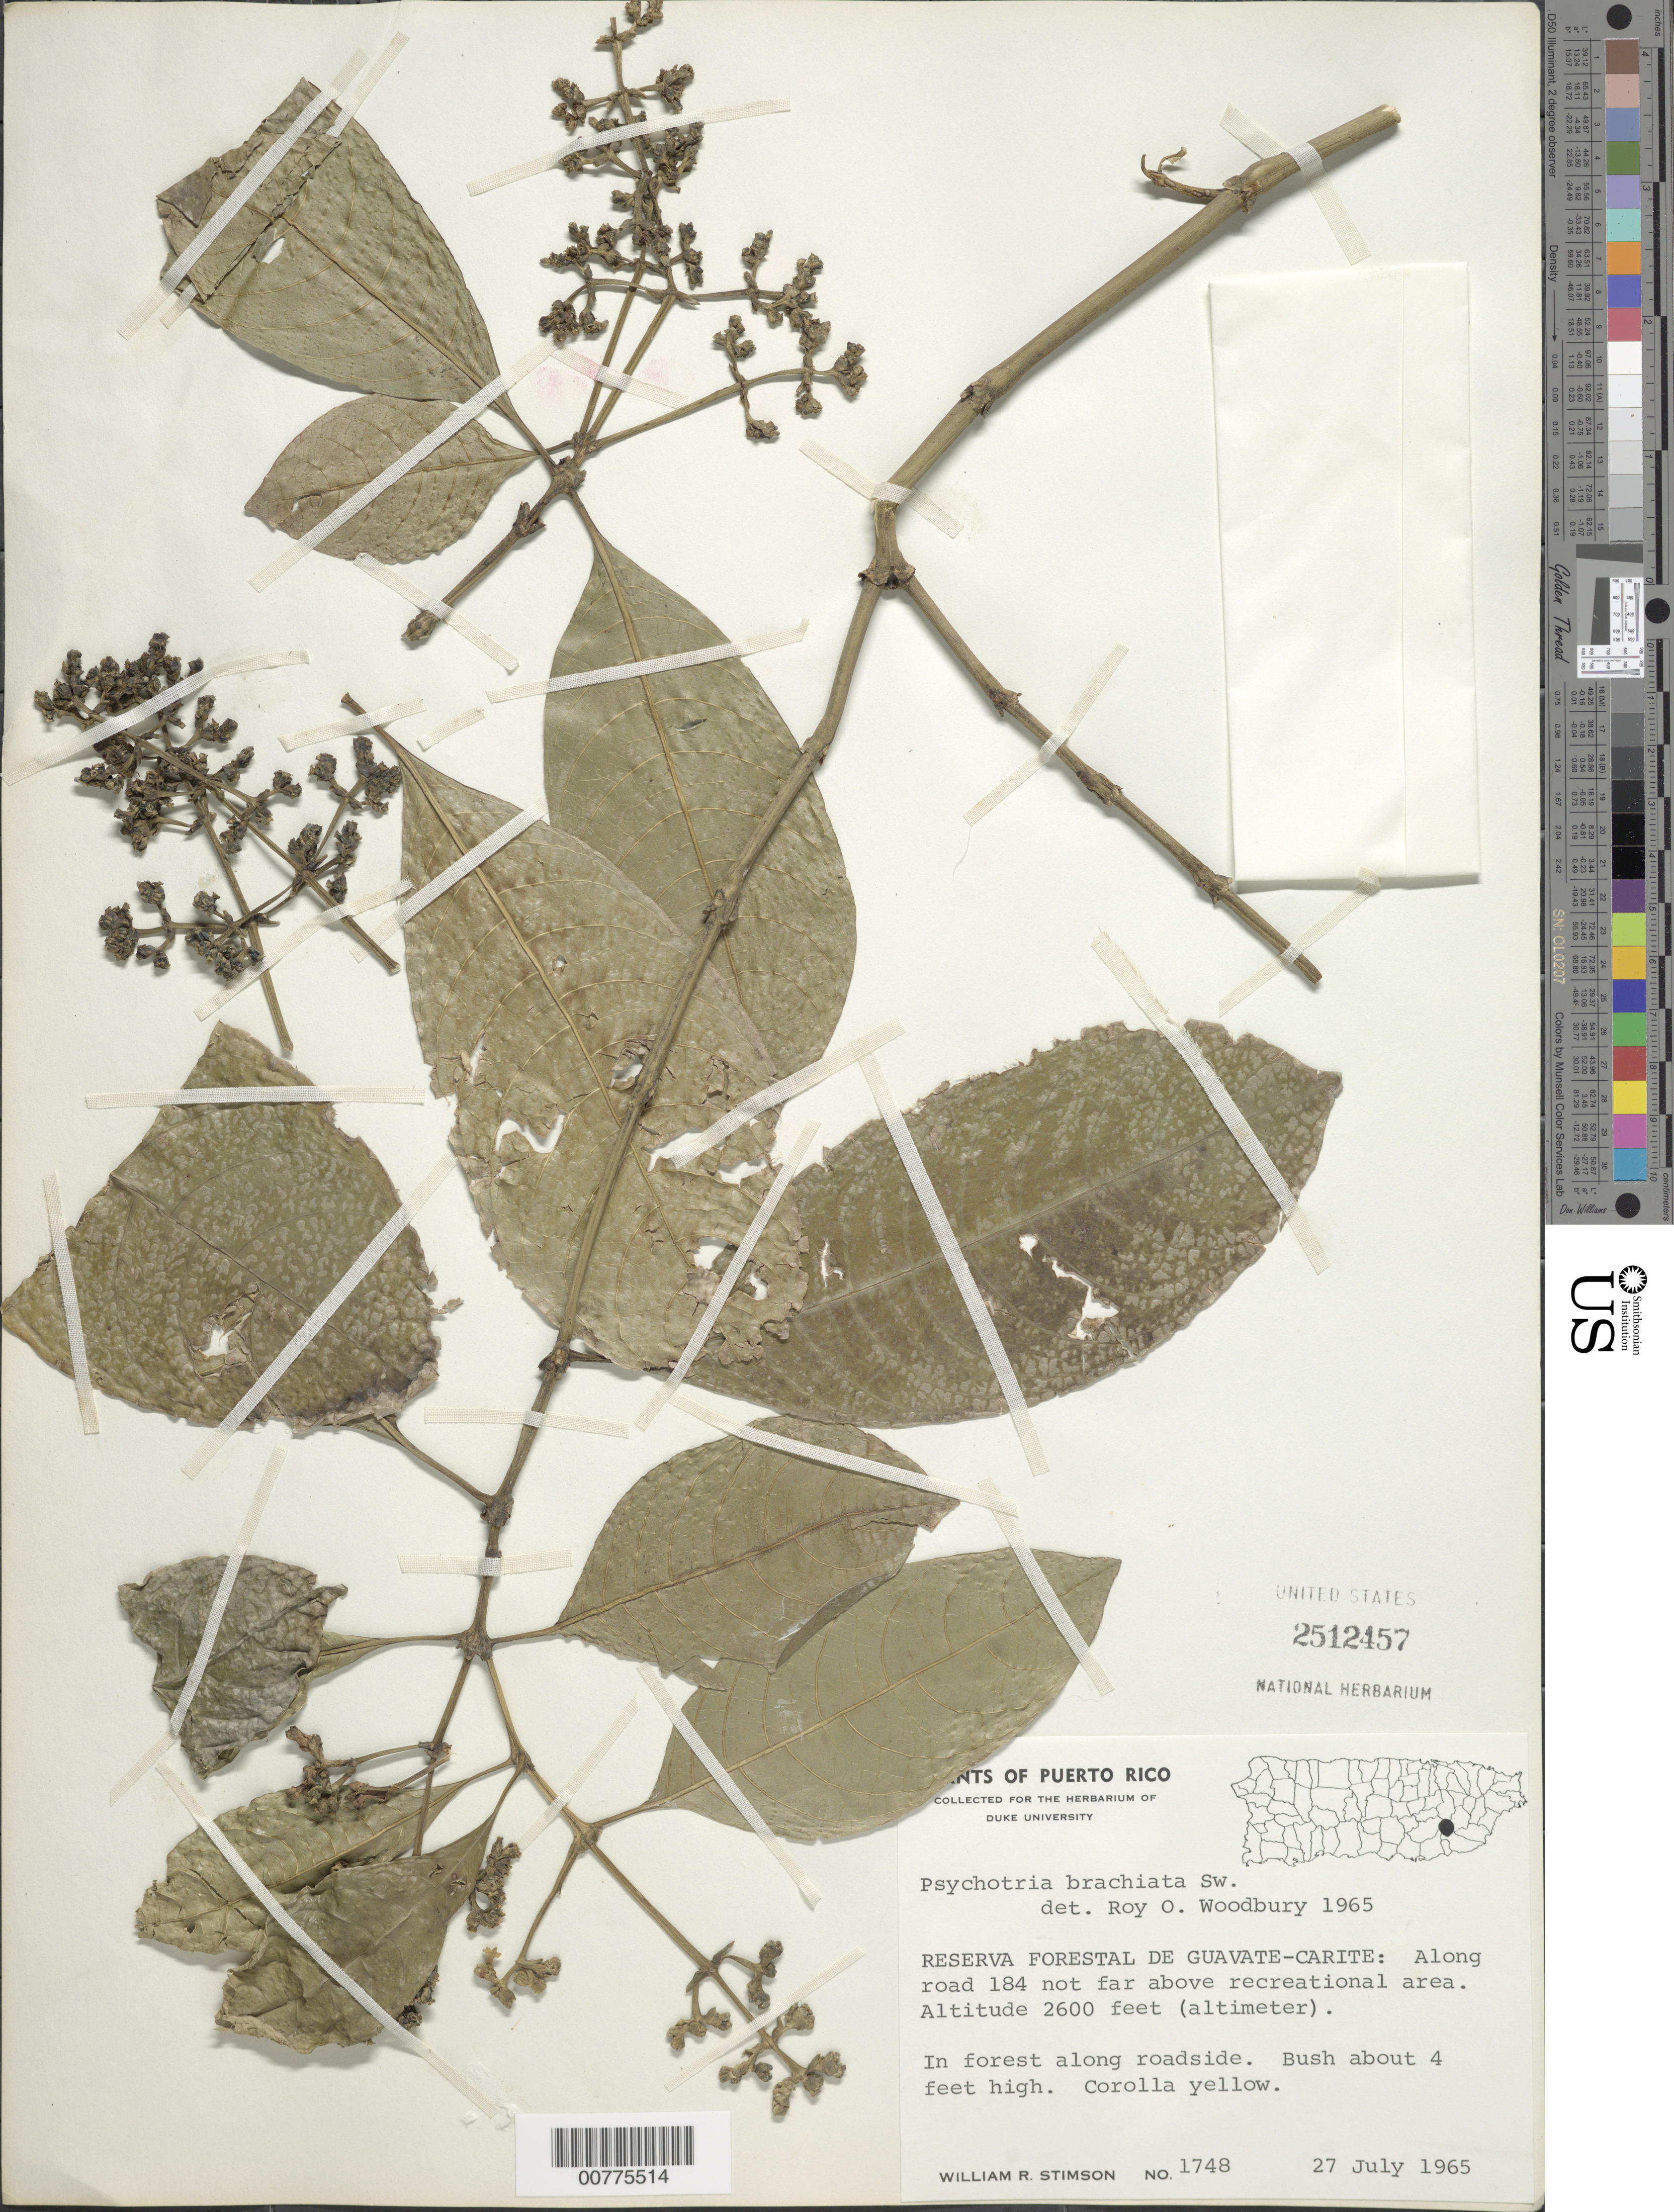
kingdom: Plantae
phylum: Tracheophyta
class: Magnoliopsida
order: Gentianales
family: Rubiaceae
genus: Psychotria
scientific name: Psychotria brachiata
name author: Sw.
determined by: Woodbury, R. O.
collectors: W. R. Stimson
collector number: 1748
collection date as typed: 27 Jul 1965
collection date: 1965-07-27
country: Puerto Rico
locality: Reserva Forestal de Guavate-Carite: Along road 184 not far above recreational area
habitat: In forest along roadside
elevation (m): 792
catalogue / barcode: US 2512457